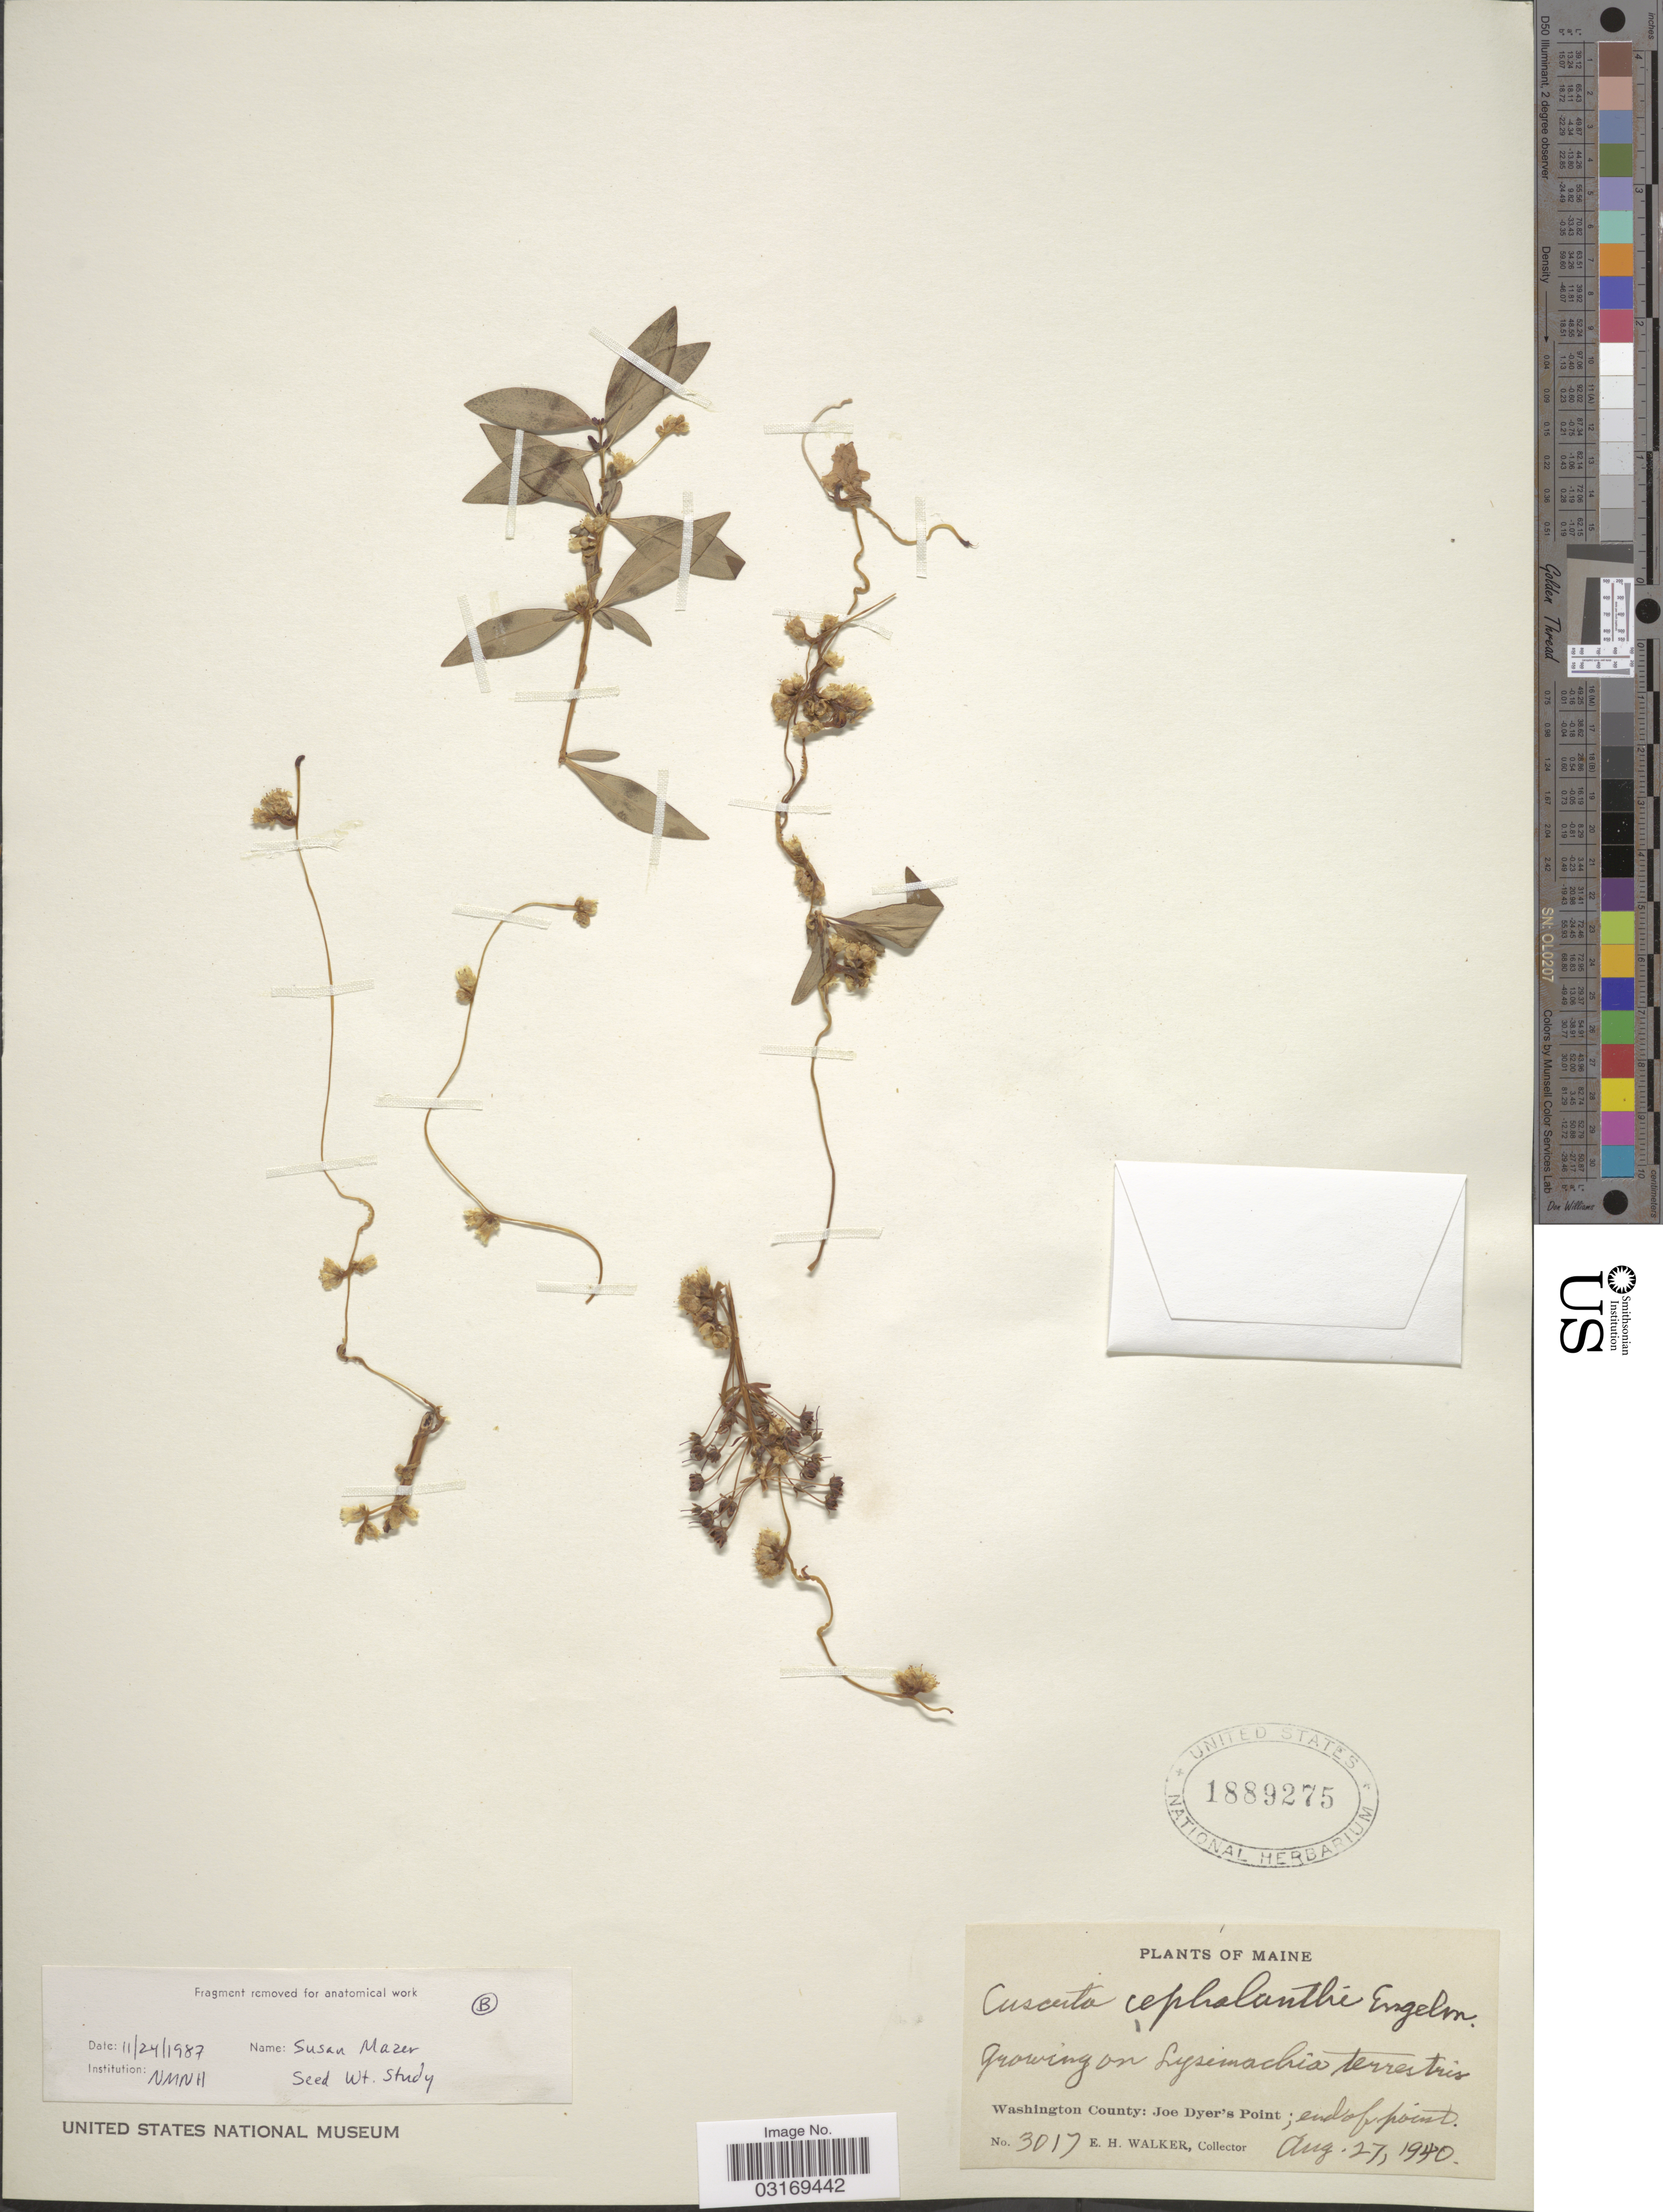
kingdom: Plantae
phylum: Tracheophyta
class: Magnoliopsida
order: Solanales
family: Convolvulaceae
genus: Cuscuta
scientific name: Cuscuta cephalanthi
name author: Engelm.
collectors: E. H. Walker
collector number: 3017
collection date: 1940-08-27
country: United States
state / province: Maine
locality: Washington County: Joe Dyer's Point; end of point.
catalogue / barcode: US 1889275